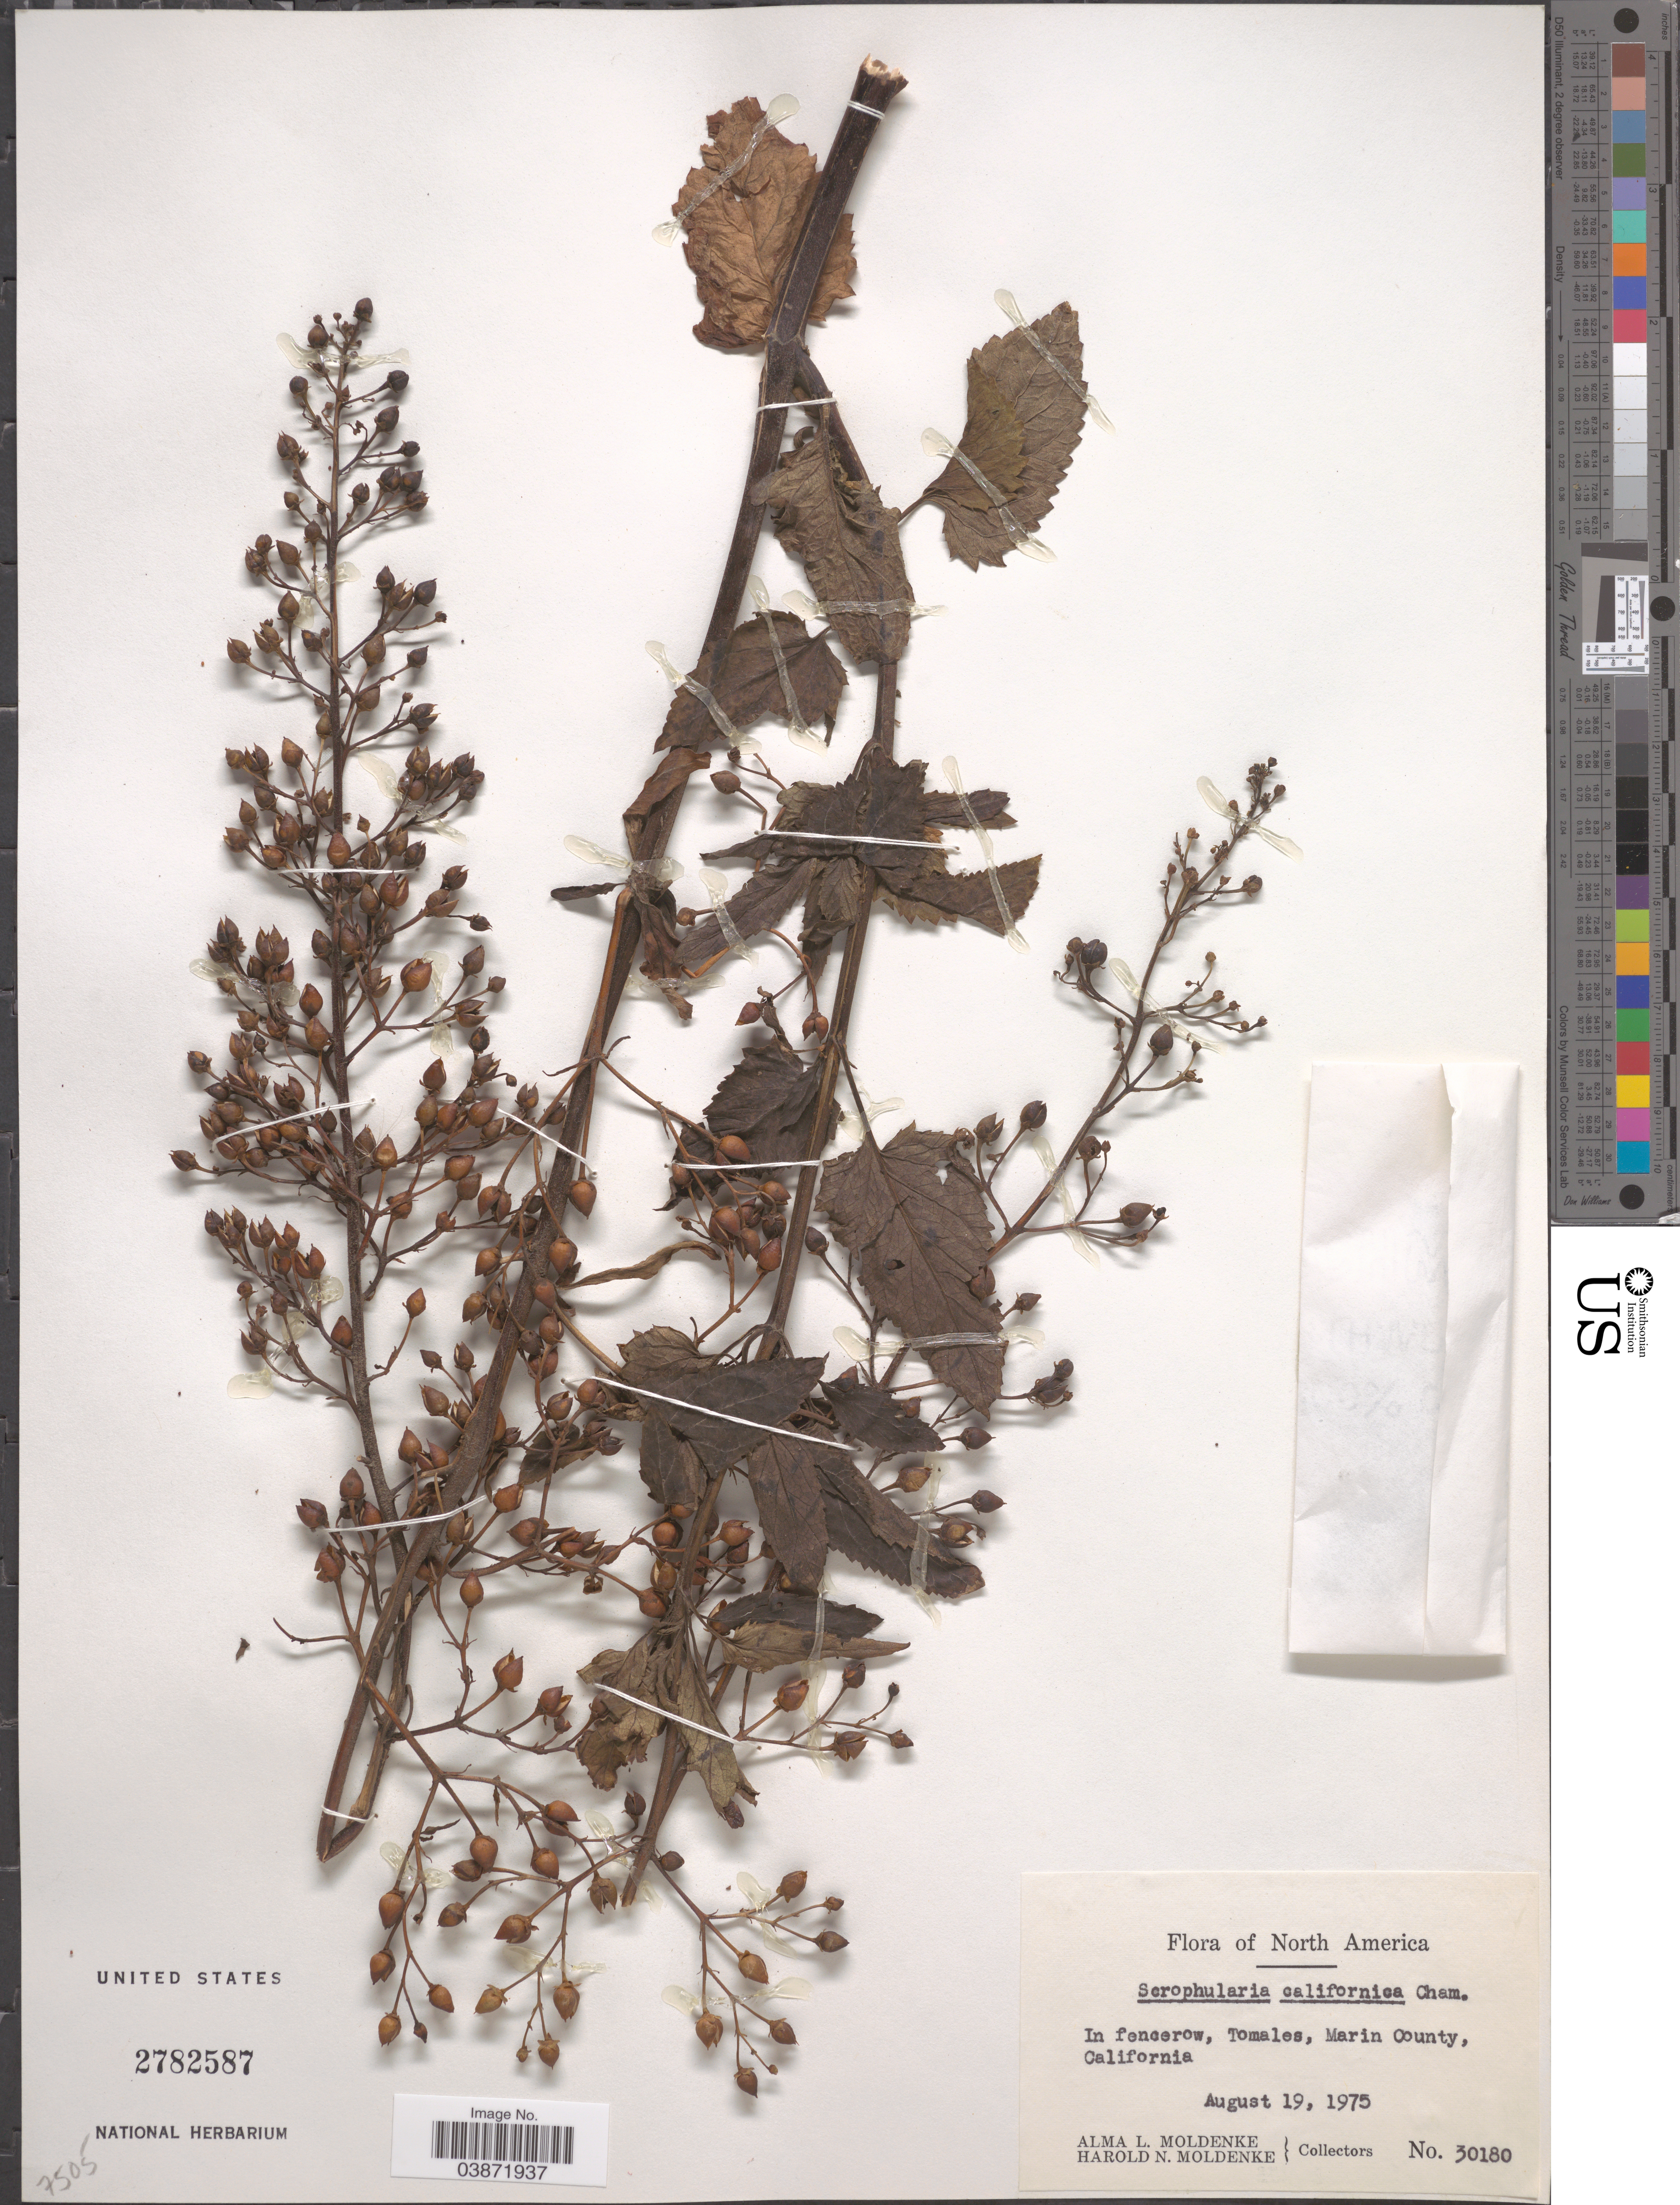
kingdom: Plantae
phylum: Tracheophyta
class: Magnoliopsida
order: Lamiales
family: Scrophulariaceae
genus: Scrophularia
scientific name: Scrophularia californica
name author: Cham. & Schltdl.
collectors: A. L. Moldenke & H. N. Moldenke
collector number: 30180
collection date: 1975-08-19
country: United States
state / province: California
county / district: Marin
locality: In fencerow, Tomales, Marin County.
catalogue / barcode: US 2782587